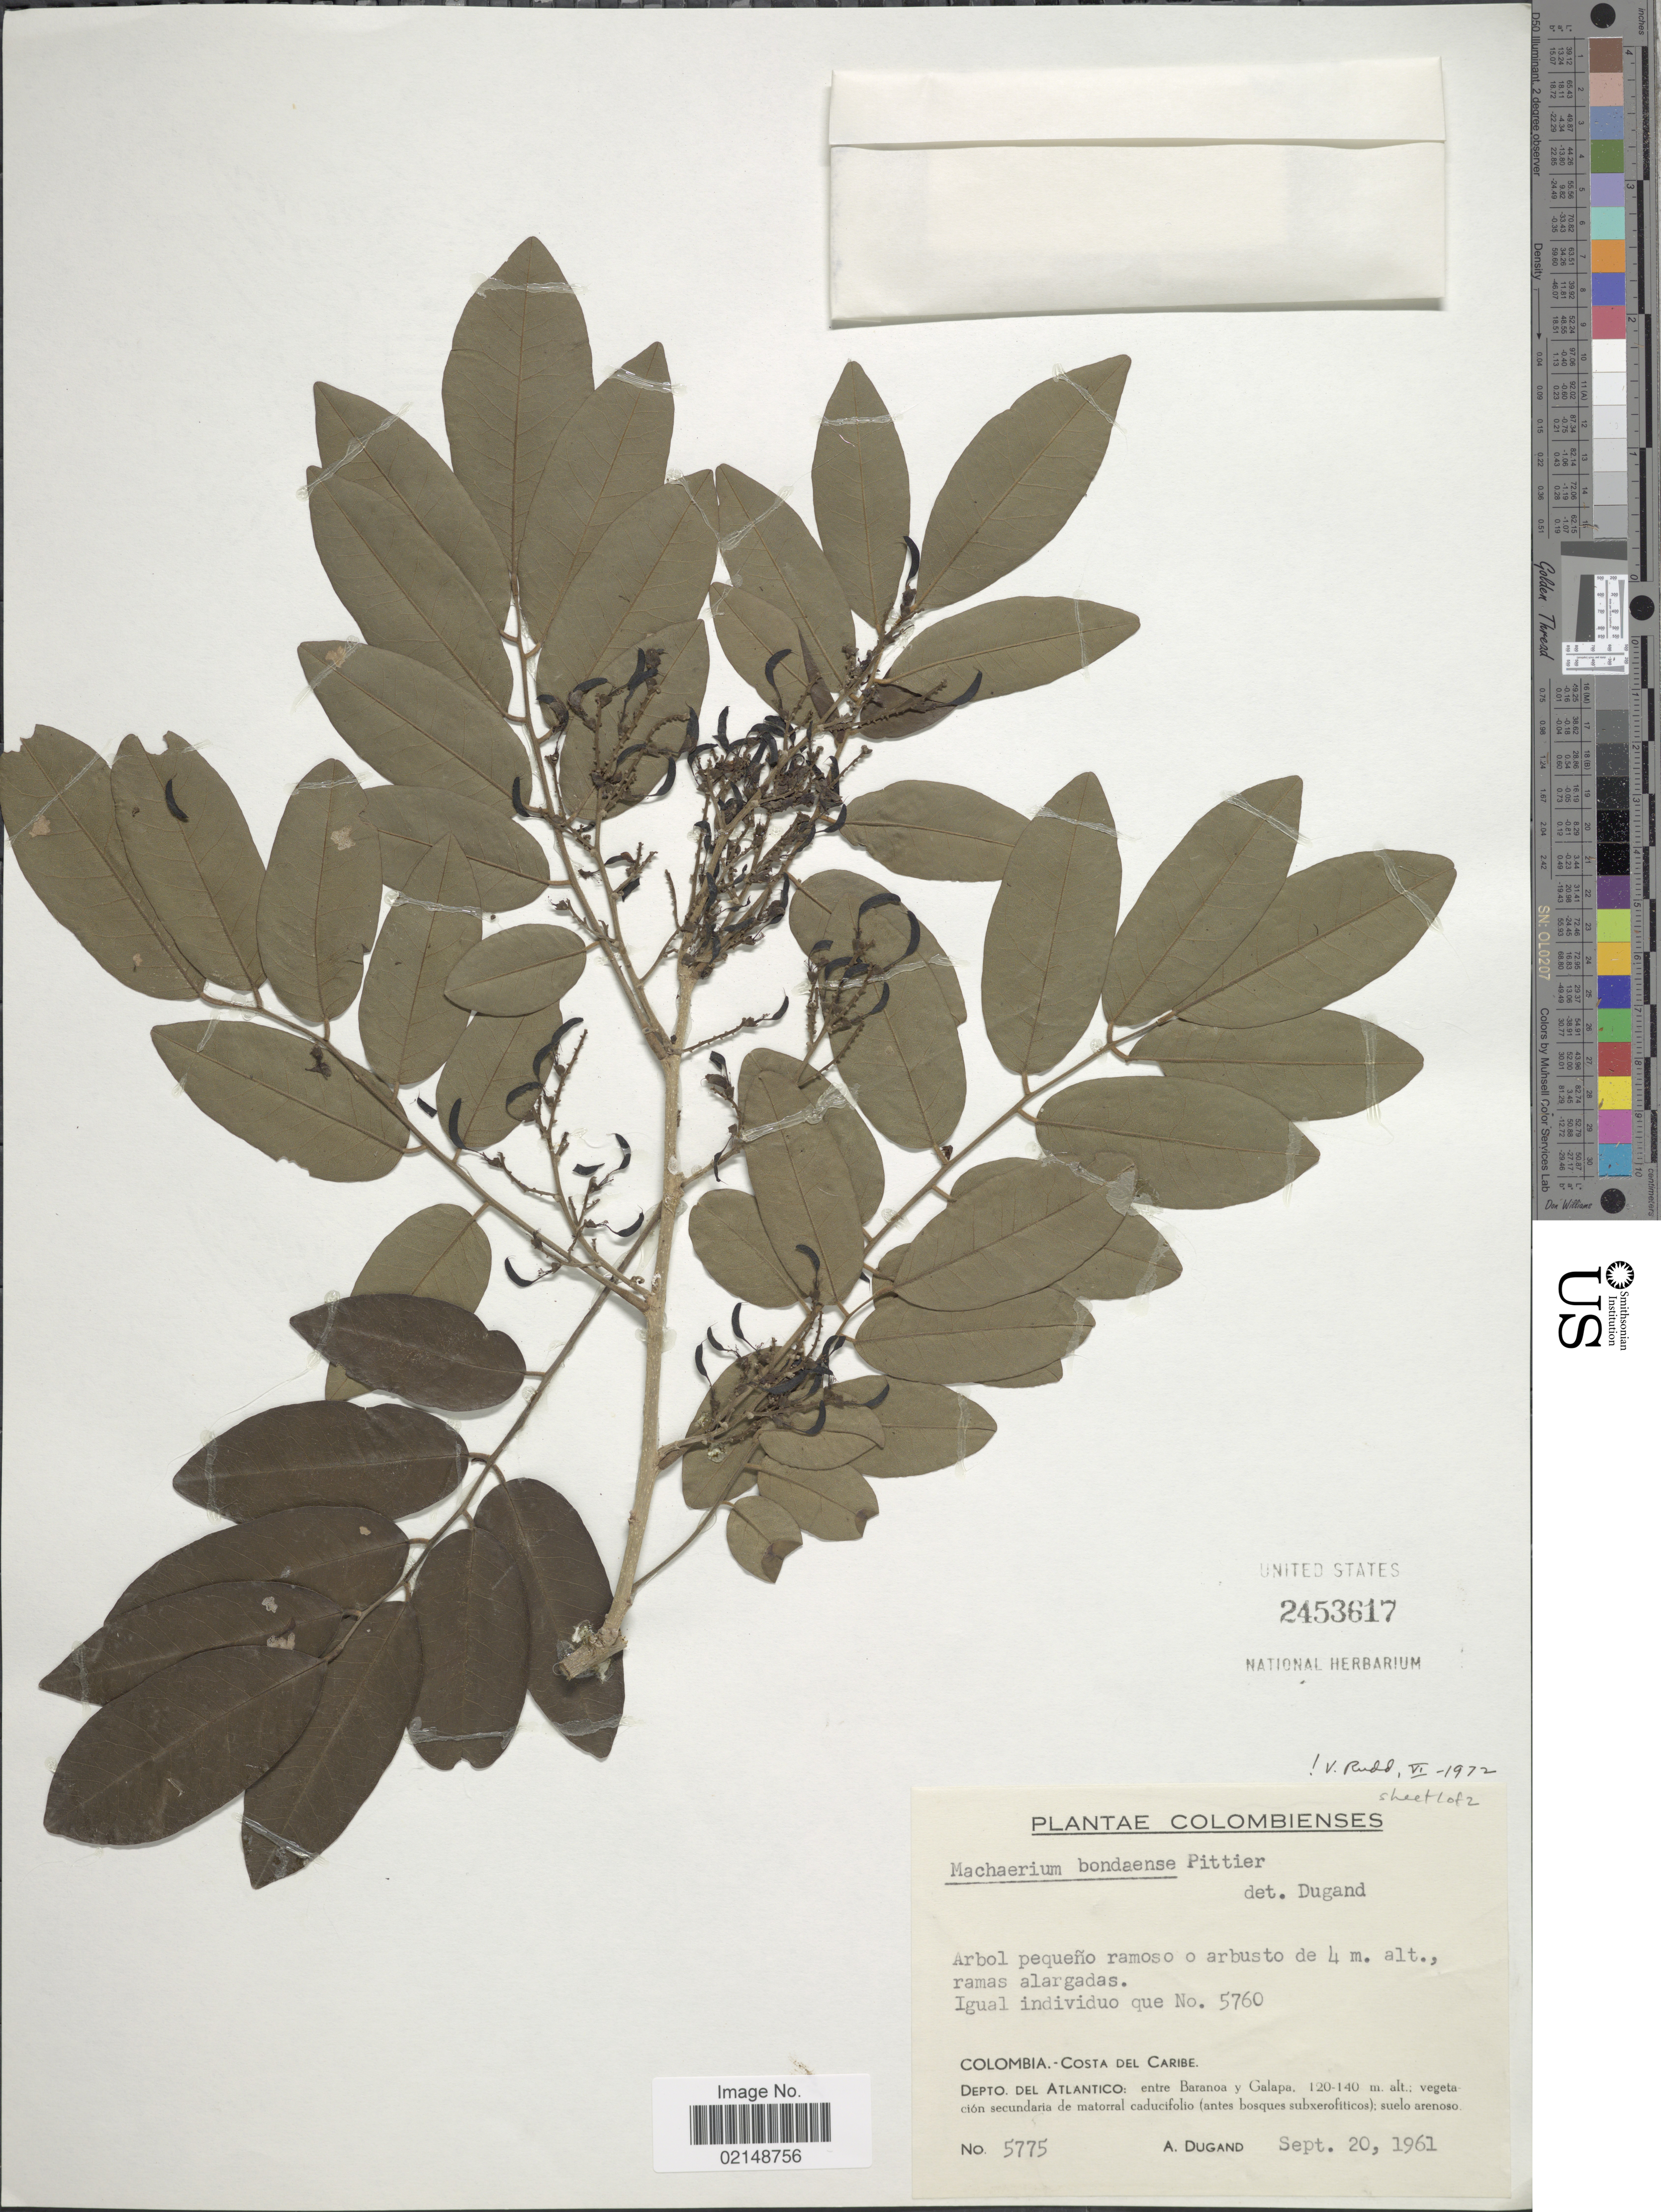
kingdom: Plantae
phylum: Tracheophyta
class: Magnoliopsida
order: Fabales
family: Fabaceae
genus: Machaerium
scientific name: Machaerium bondaense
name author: Pittier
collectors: A. Dugand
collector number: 5775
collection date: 1961-09-20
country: Colombia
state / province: Atlántico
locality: Costa del Caribe, entre Baranoa y Galapa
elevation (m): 120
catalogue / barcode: US 2453617